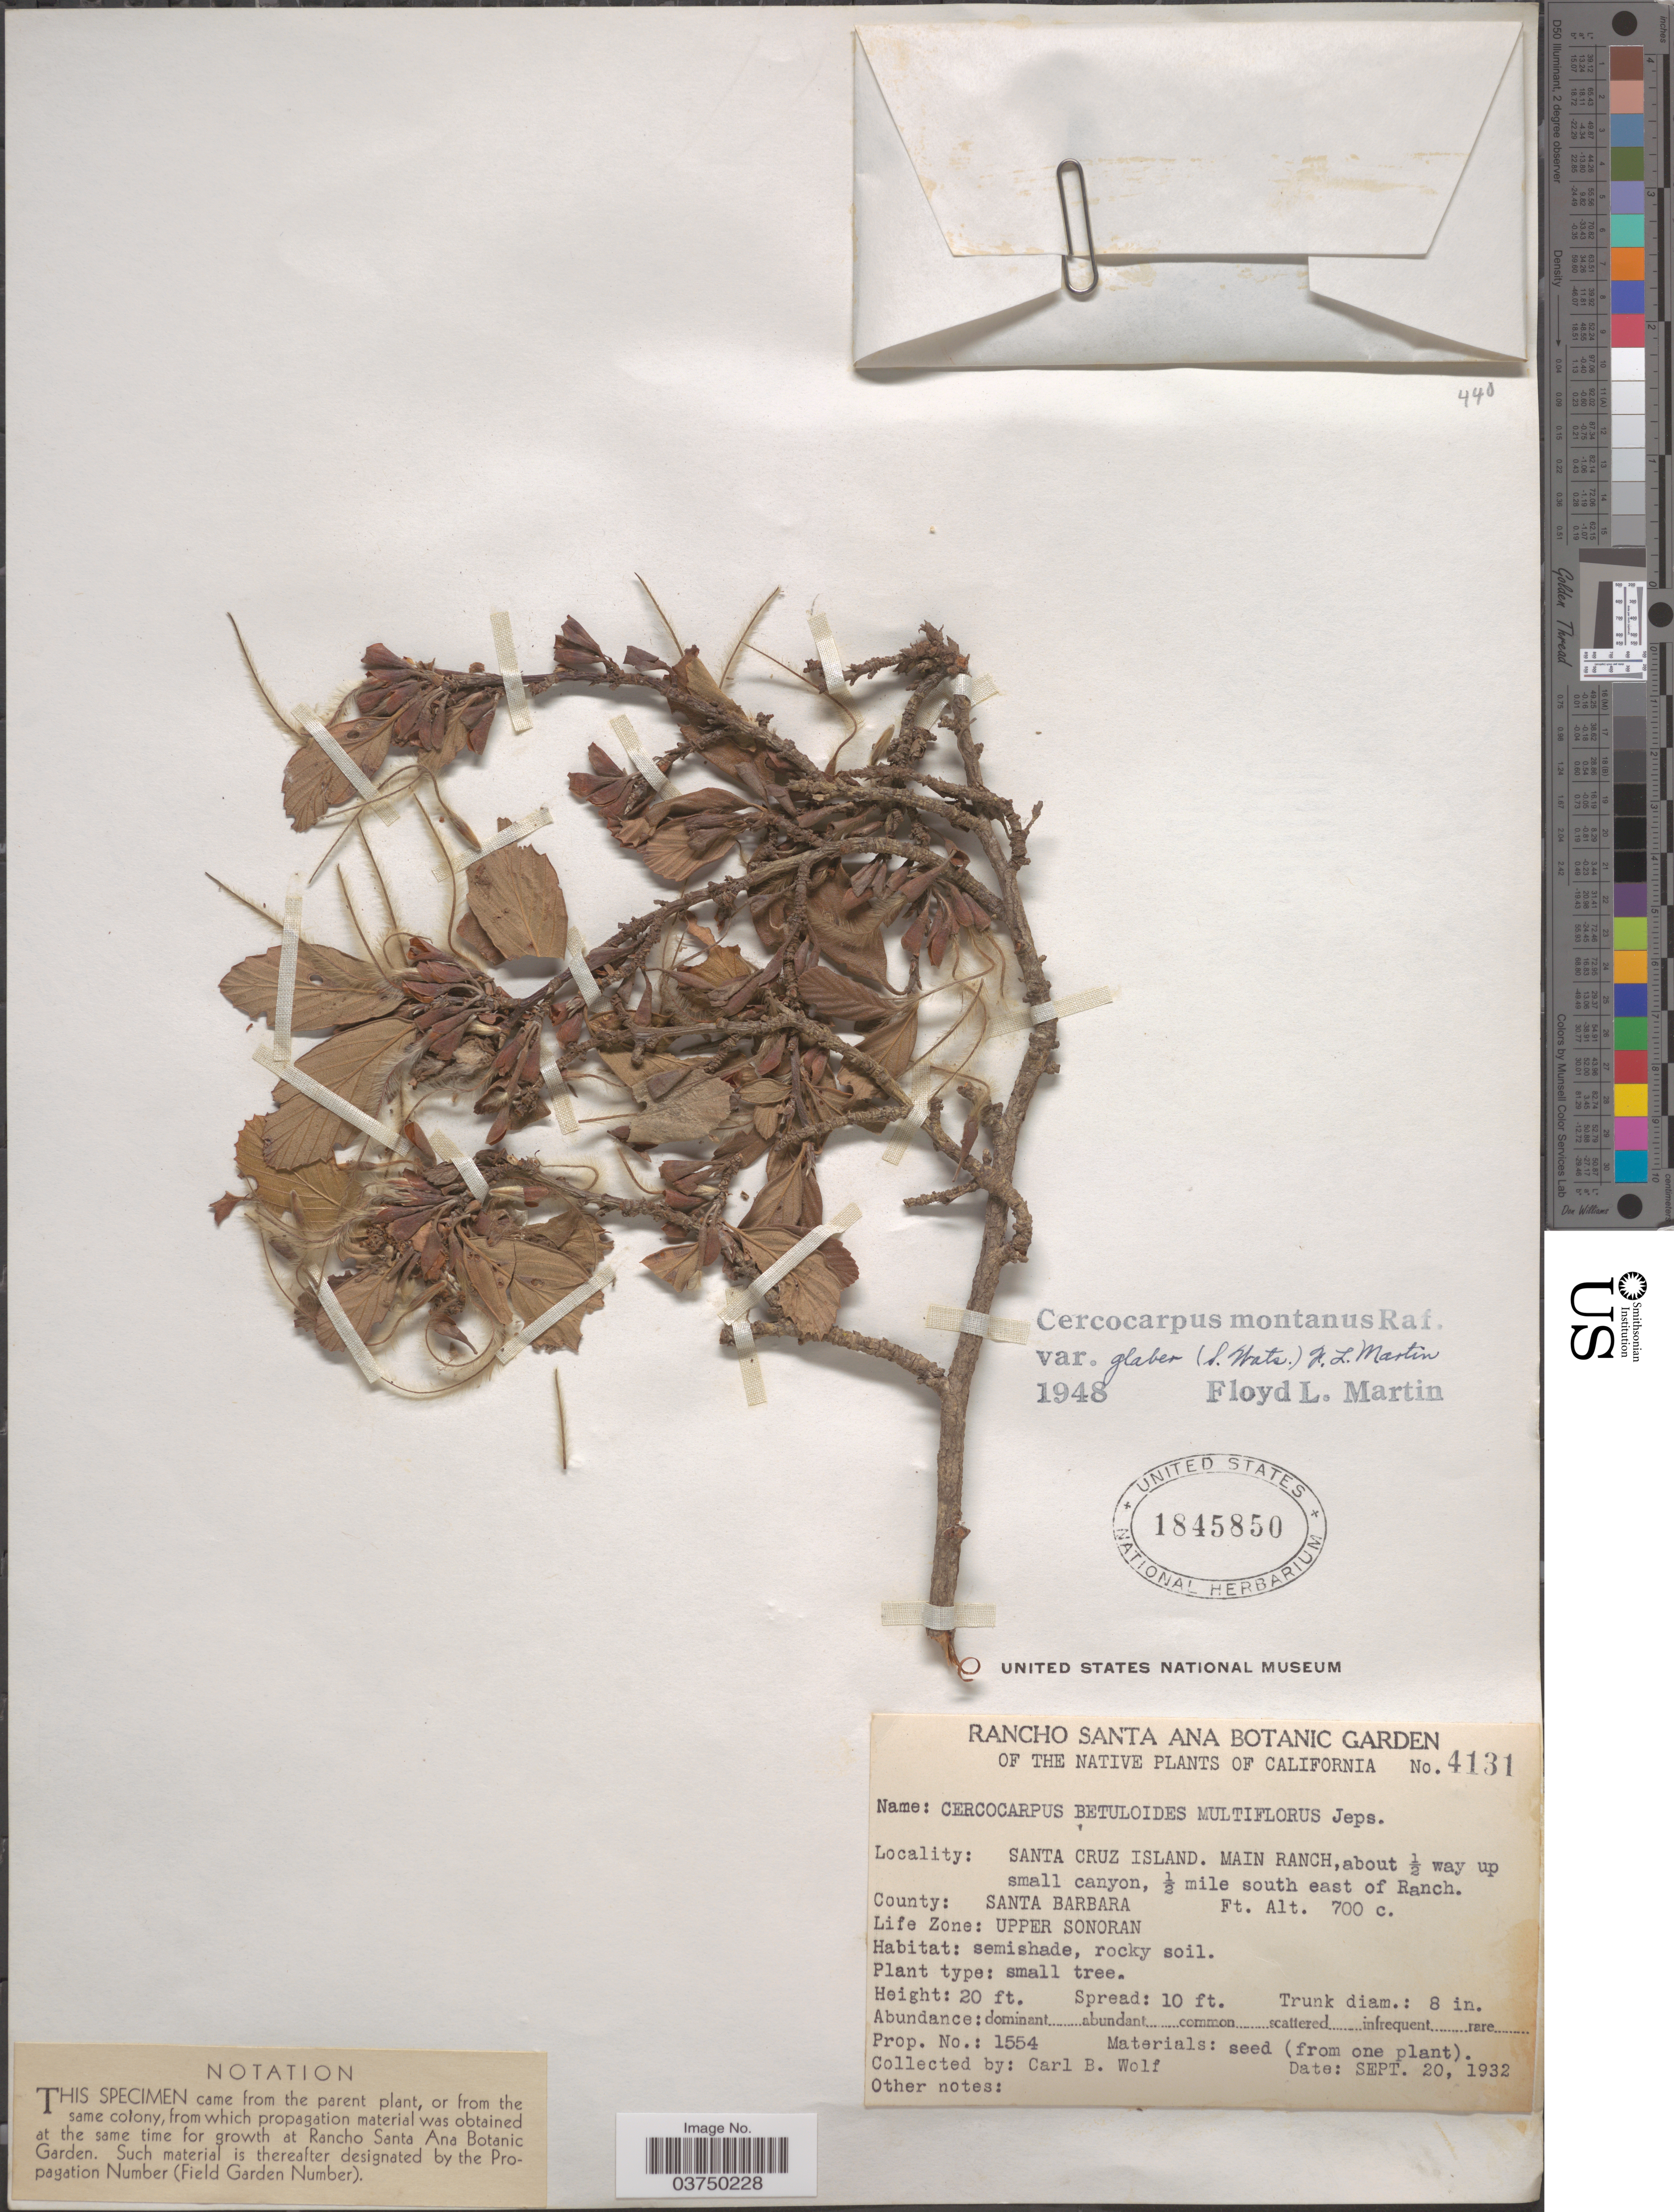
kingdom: Plantae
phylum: Tracheophyta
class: Magnoliopsida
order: Rosales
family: Rosaceae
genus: Cercocarpus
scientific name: Cercocarpus montanus var. glaber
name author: (S. Watson) F.L. Martin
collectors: C. B. Wolf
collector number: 4131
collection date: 1932-09-20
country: United States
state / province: California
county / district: Santa Barbara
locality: Santa Cruz Island. Main ranch, about ½ way up small canyon, ½ mile south east of Ranch. County: Santa Barbara. Life Zone: Upper Sonoran.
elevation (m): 213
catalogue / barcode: US 1845850